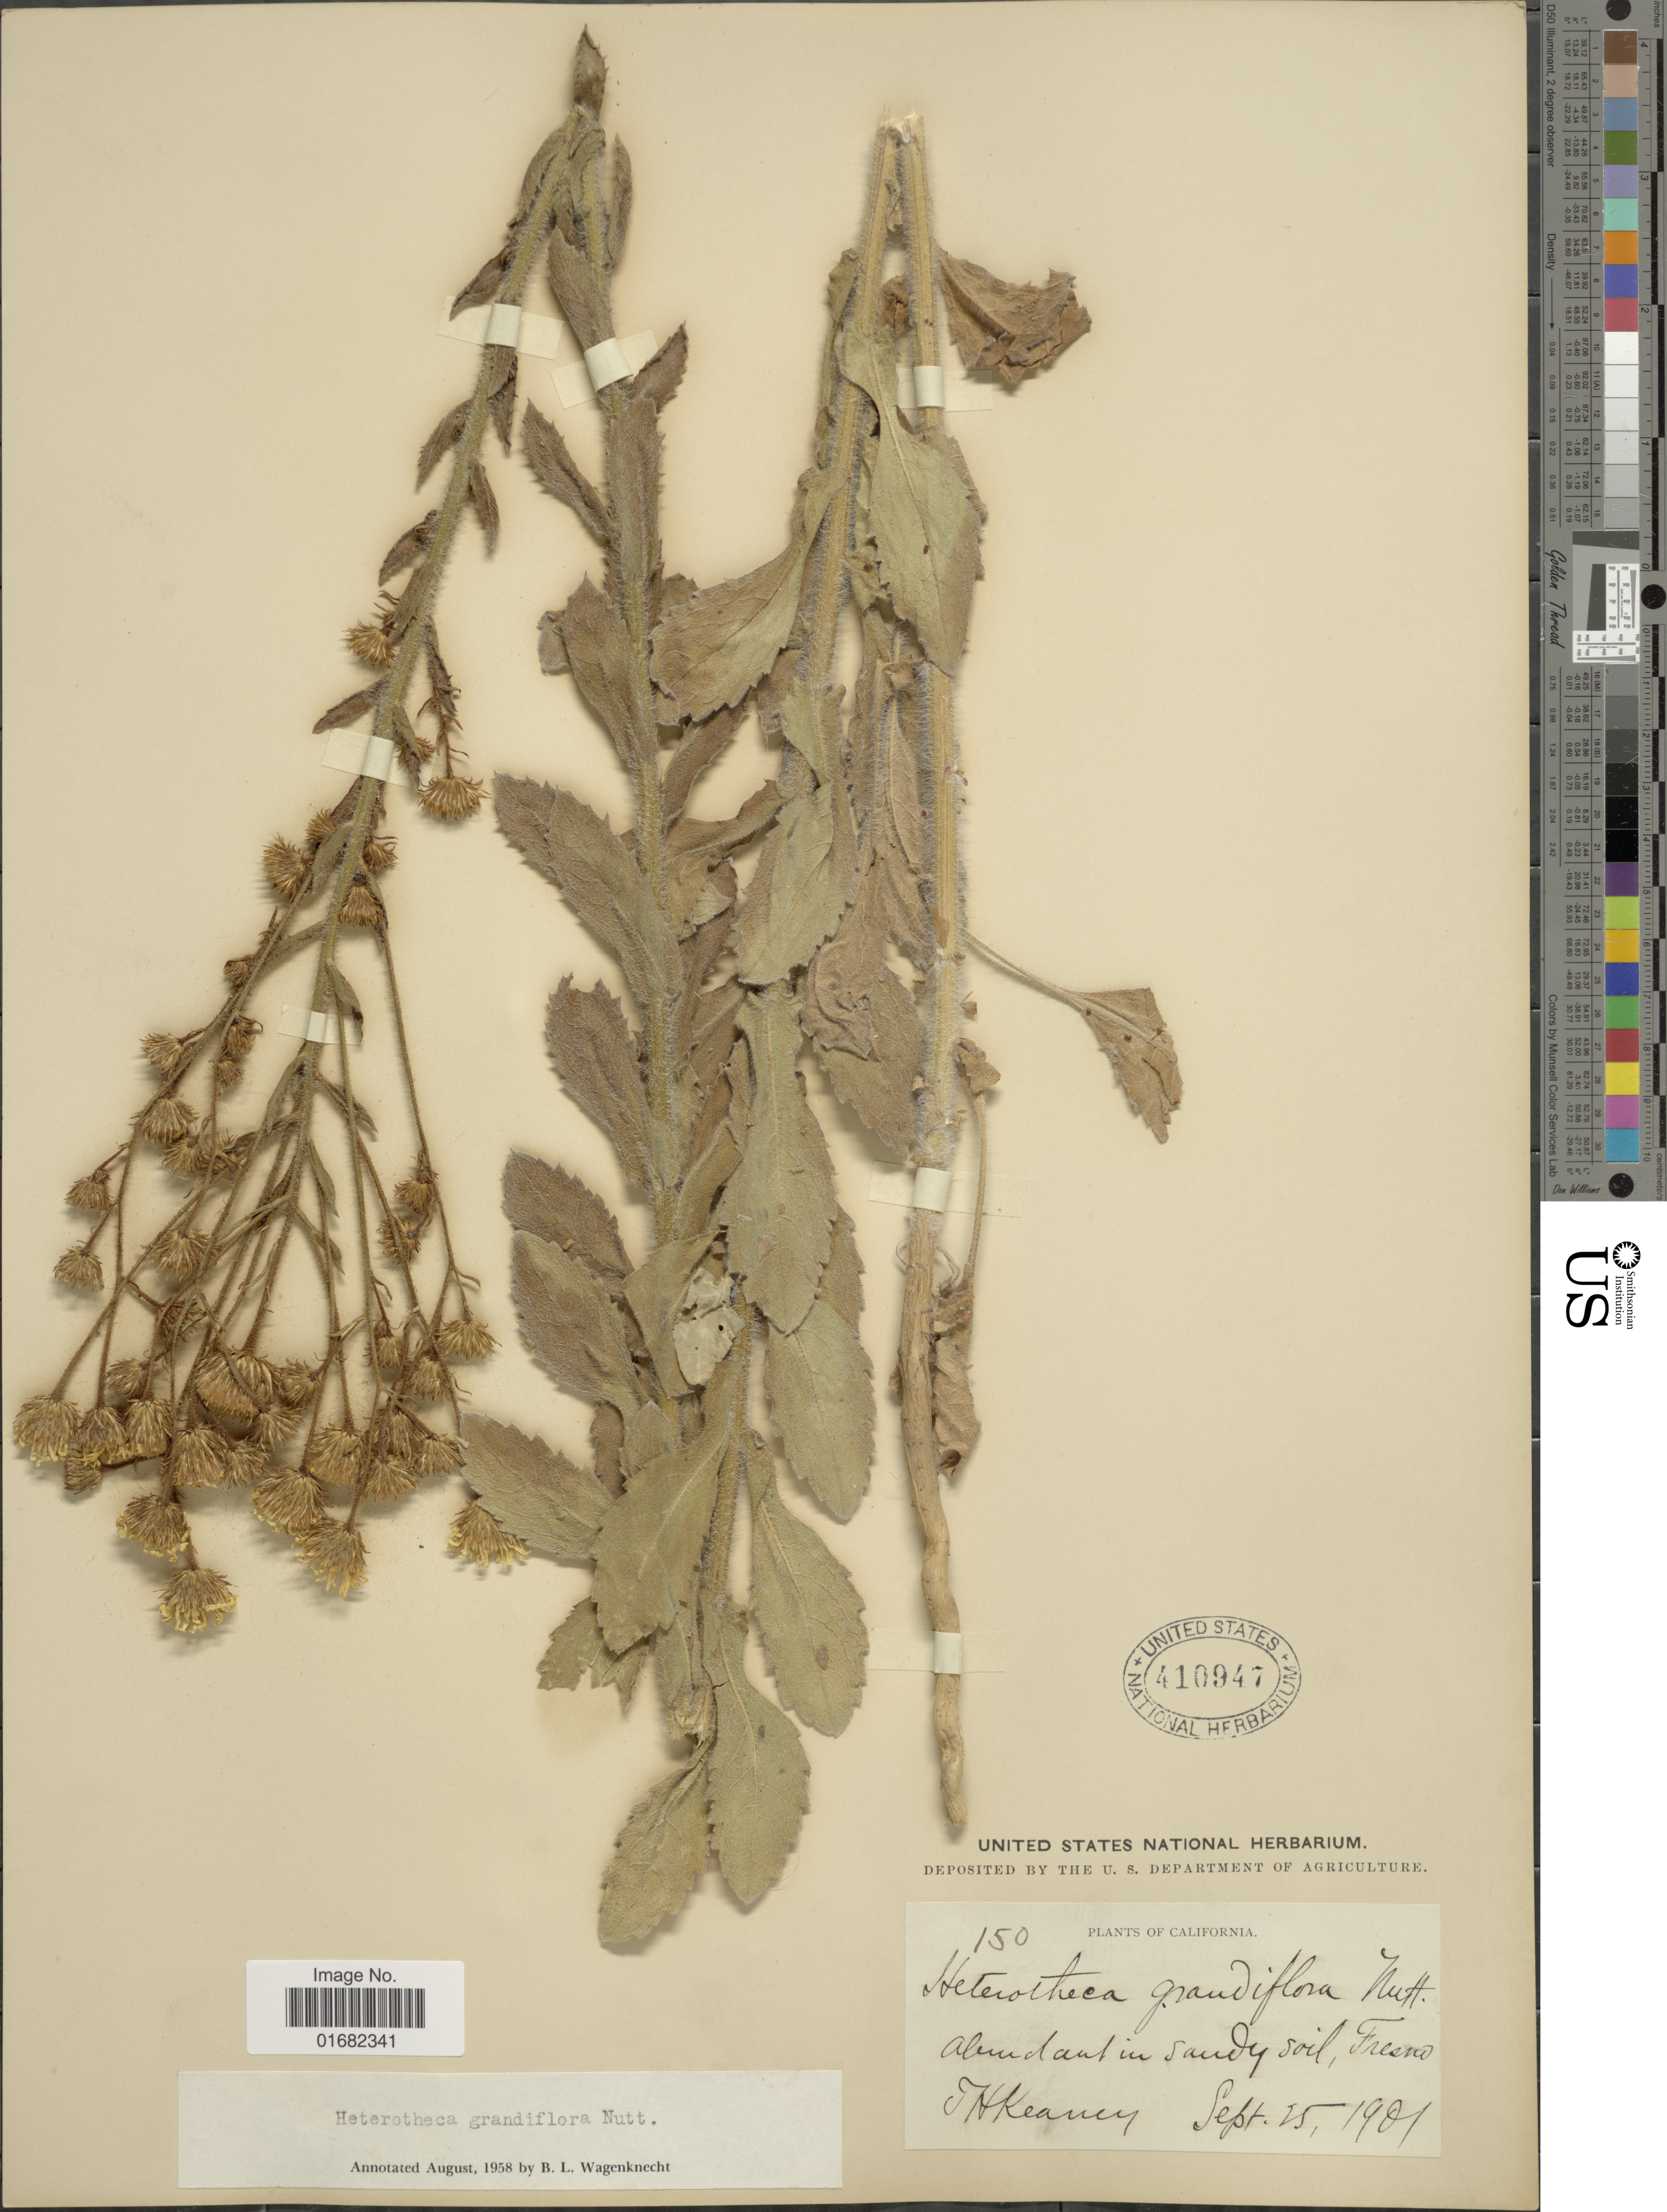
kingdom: Plantae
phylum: Tracheophyta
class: Magnoliopsida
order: Asterales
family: Asteraceae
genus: Heterotheca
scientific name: Heterotheca grandiflora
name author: Nutt.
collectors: T. H. Kearney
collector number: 150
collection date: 1901-09-15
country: United States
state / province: California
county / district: Fresno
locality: Fresno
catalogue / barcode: US 410947